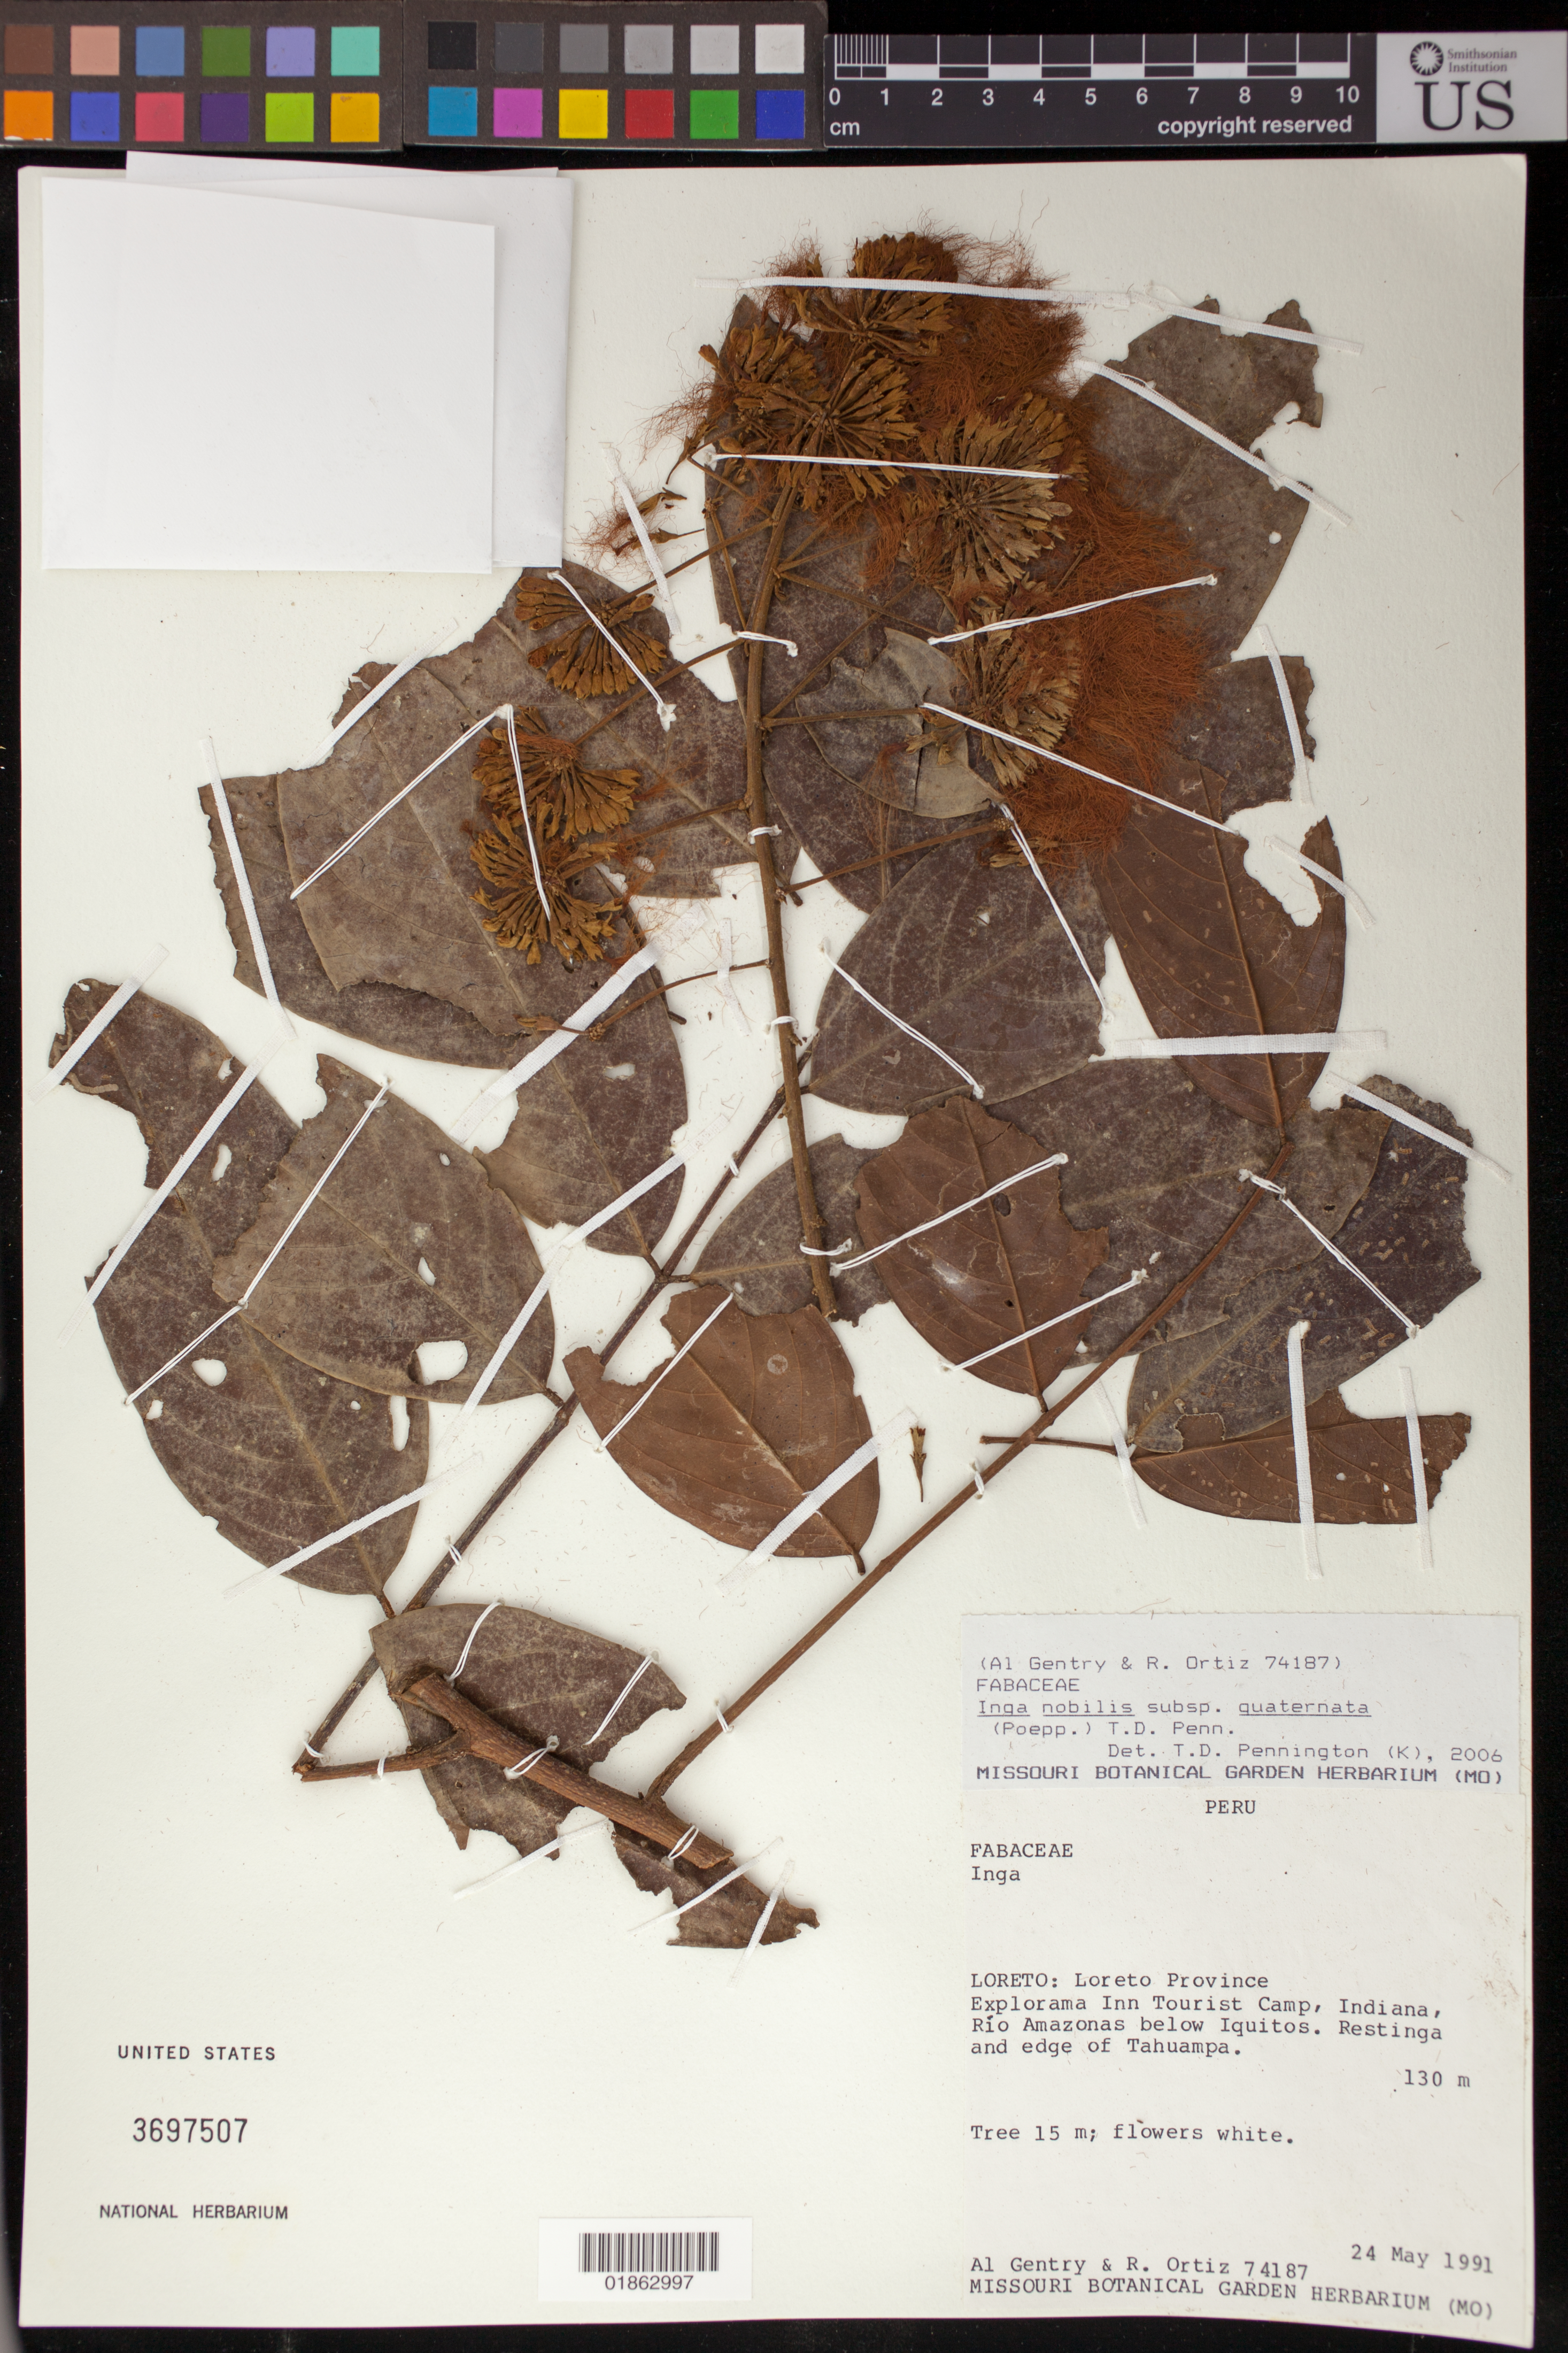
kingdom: Plantae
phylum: Tracheophyta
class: Magnoliopsida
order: Fabales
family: Fabaceae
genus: Inga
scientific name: Inga nobilis subsp. quaternata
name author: (Poepp. & Endl.) T.D. Penn.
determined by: Pennington, T. D., (K)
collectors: A. H. Gentry & R. del C. Ortiz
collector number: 74187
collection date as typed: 24 May 1991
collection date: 1991-05-24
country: Peru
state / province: Loreto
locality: Loreto Province; Explorama Inn Tourist Camp, Indiana, Rio Amazonas below Iquitos. Restinga and edge of Tahuampa.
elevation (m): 130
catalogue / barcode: US 3697507